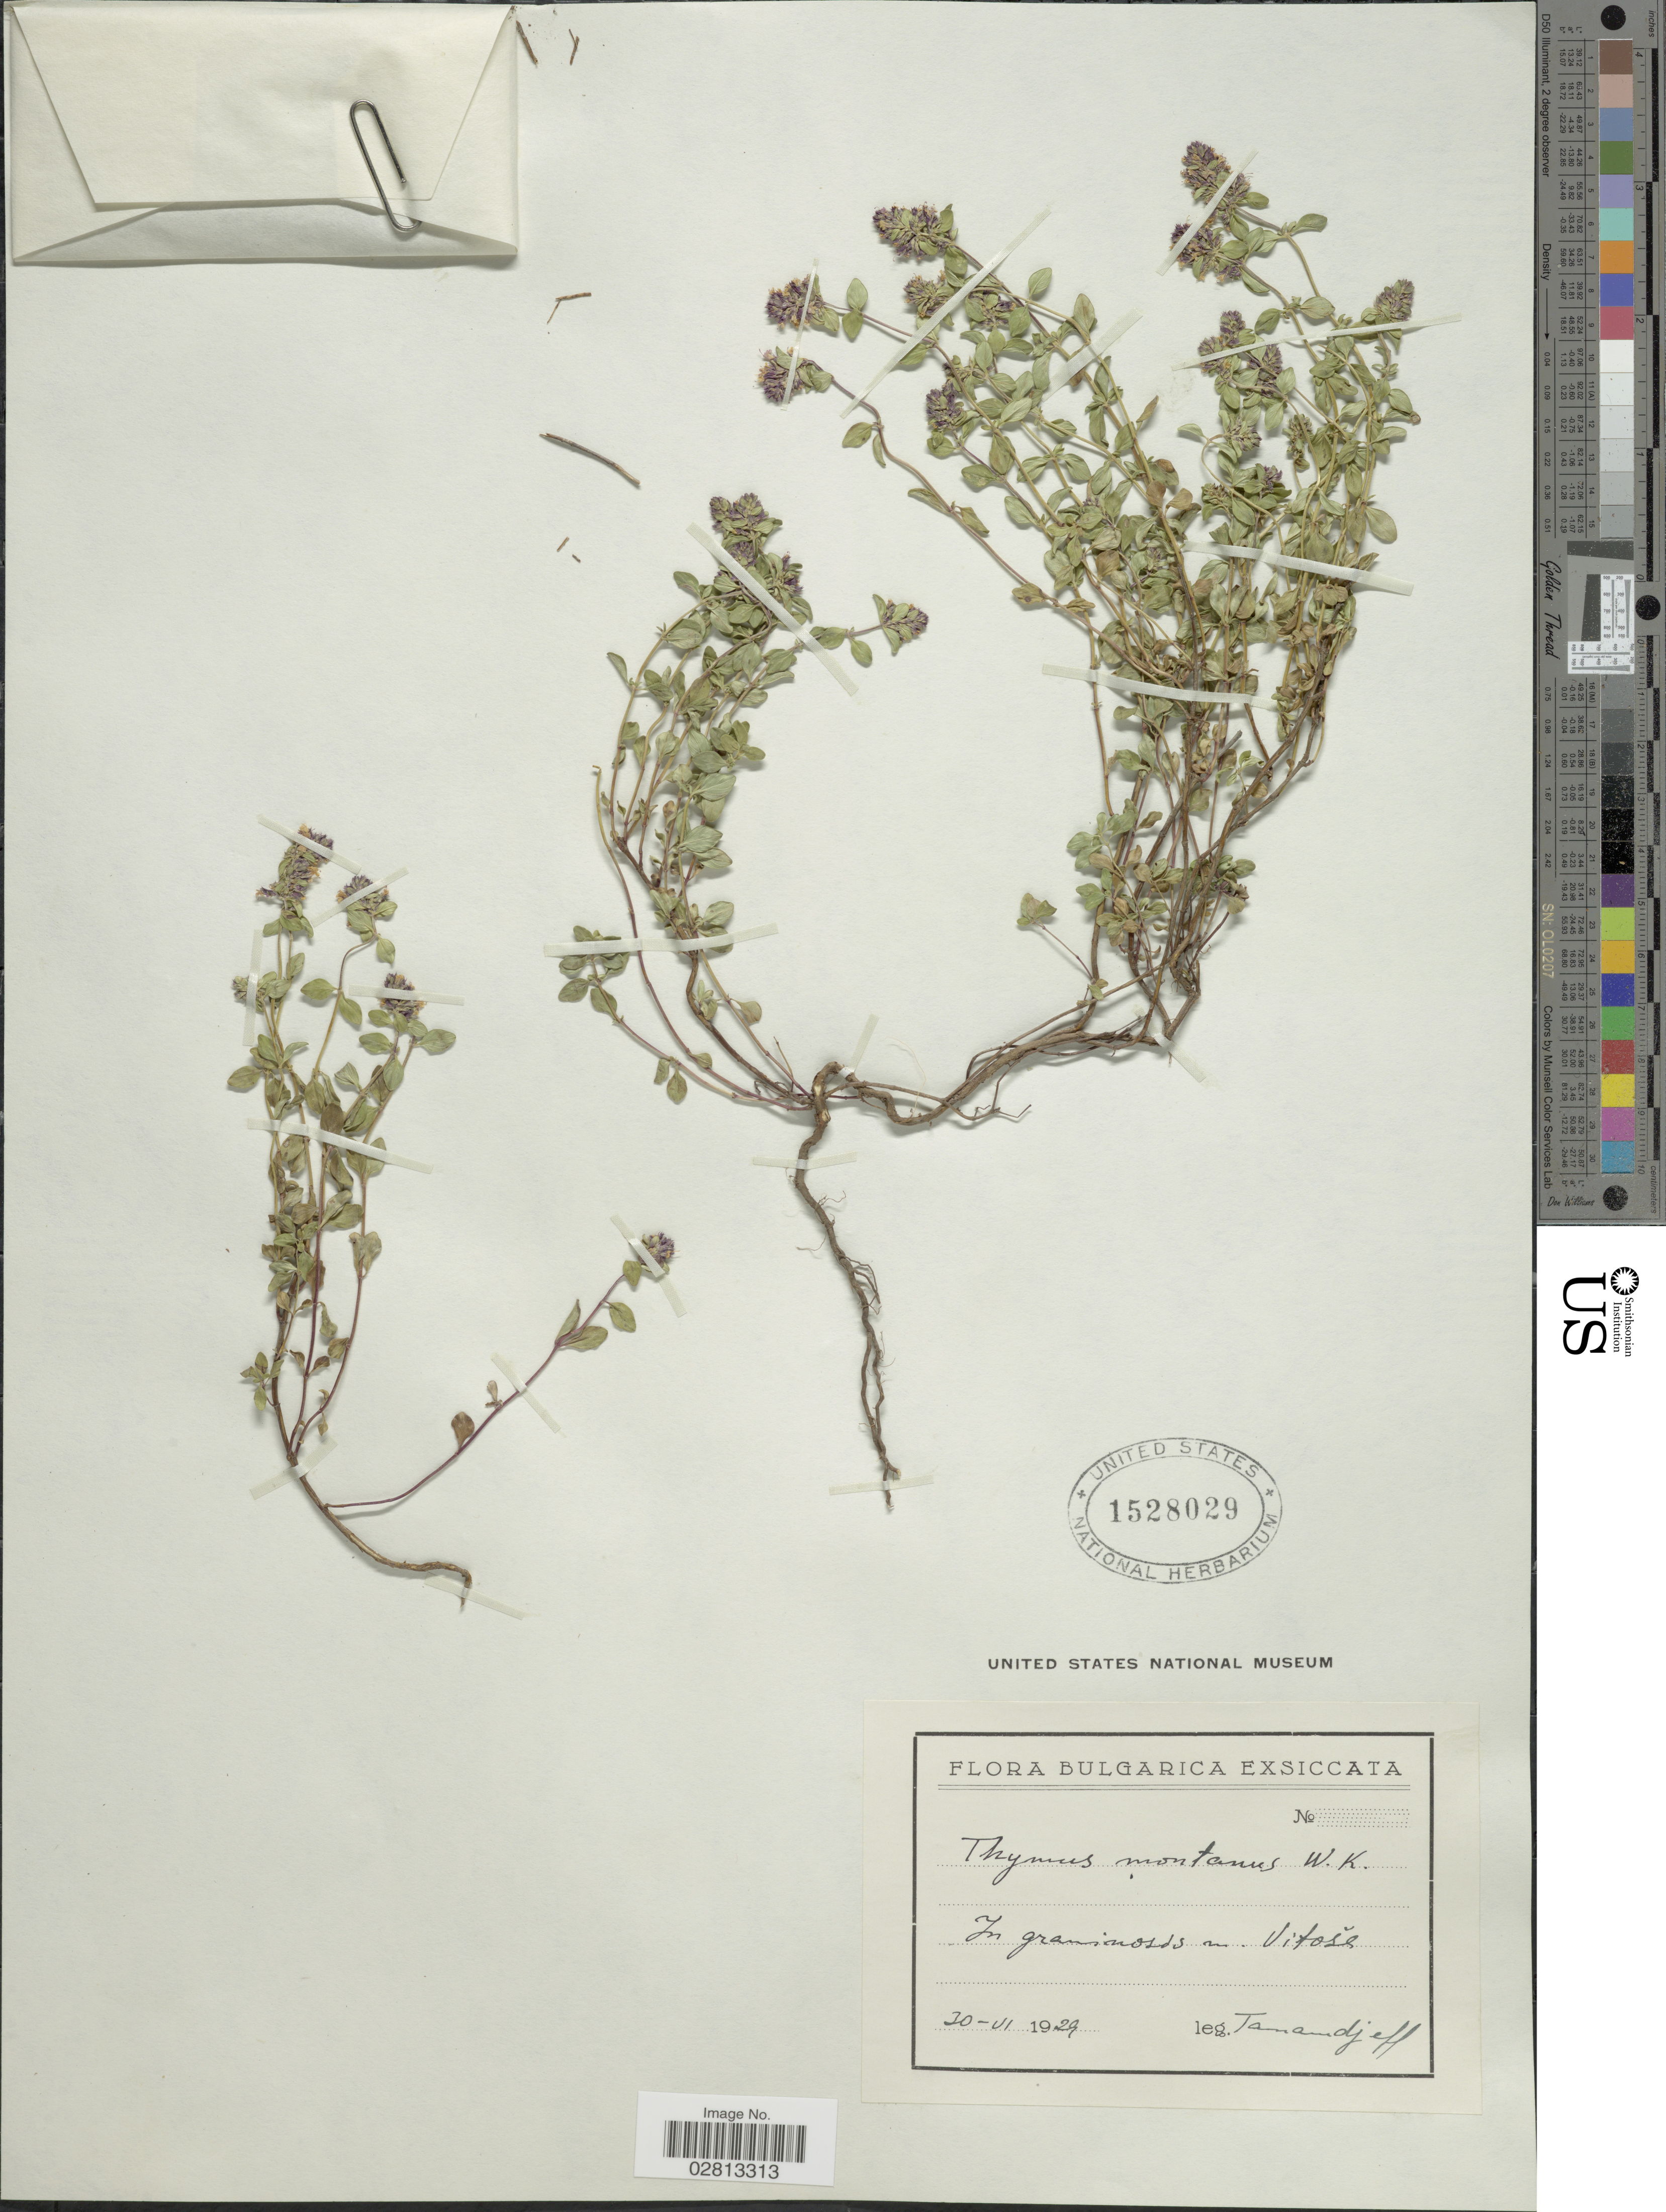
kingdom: Plantae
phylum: Tracheophyta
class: Magnoliopsida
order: Lamiales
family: Lamiaceae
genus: Thymus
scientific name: Thymus montanus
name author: Crantz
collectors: -. Tamandjeff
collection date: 1929-06-20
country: Bulgaria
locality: In graminosis in Vitosé.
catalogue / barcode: US 1528029